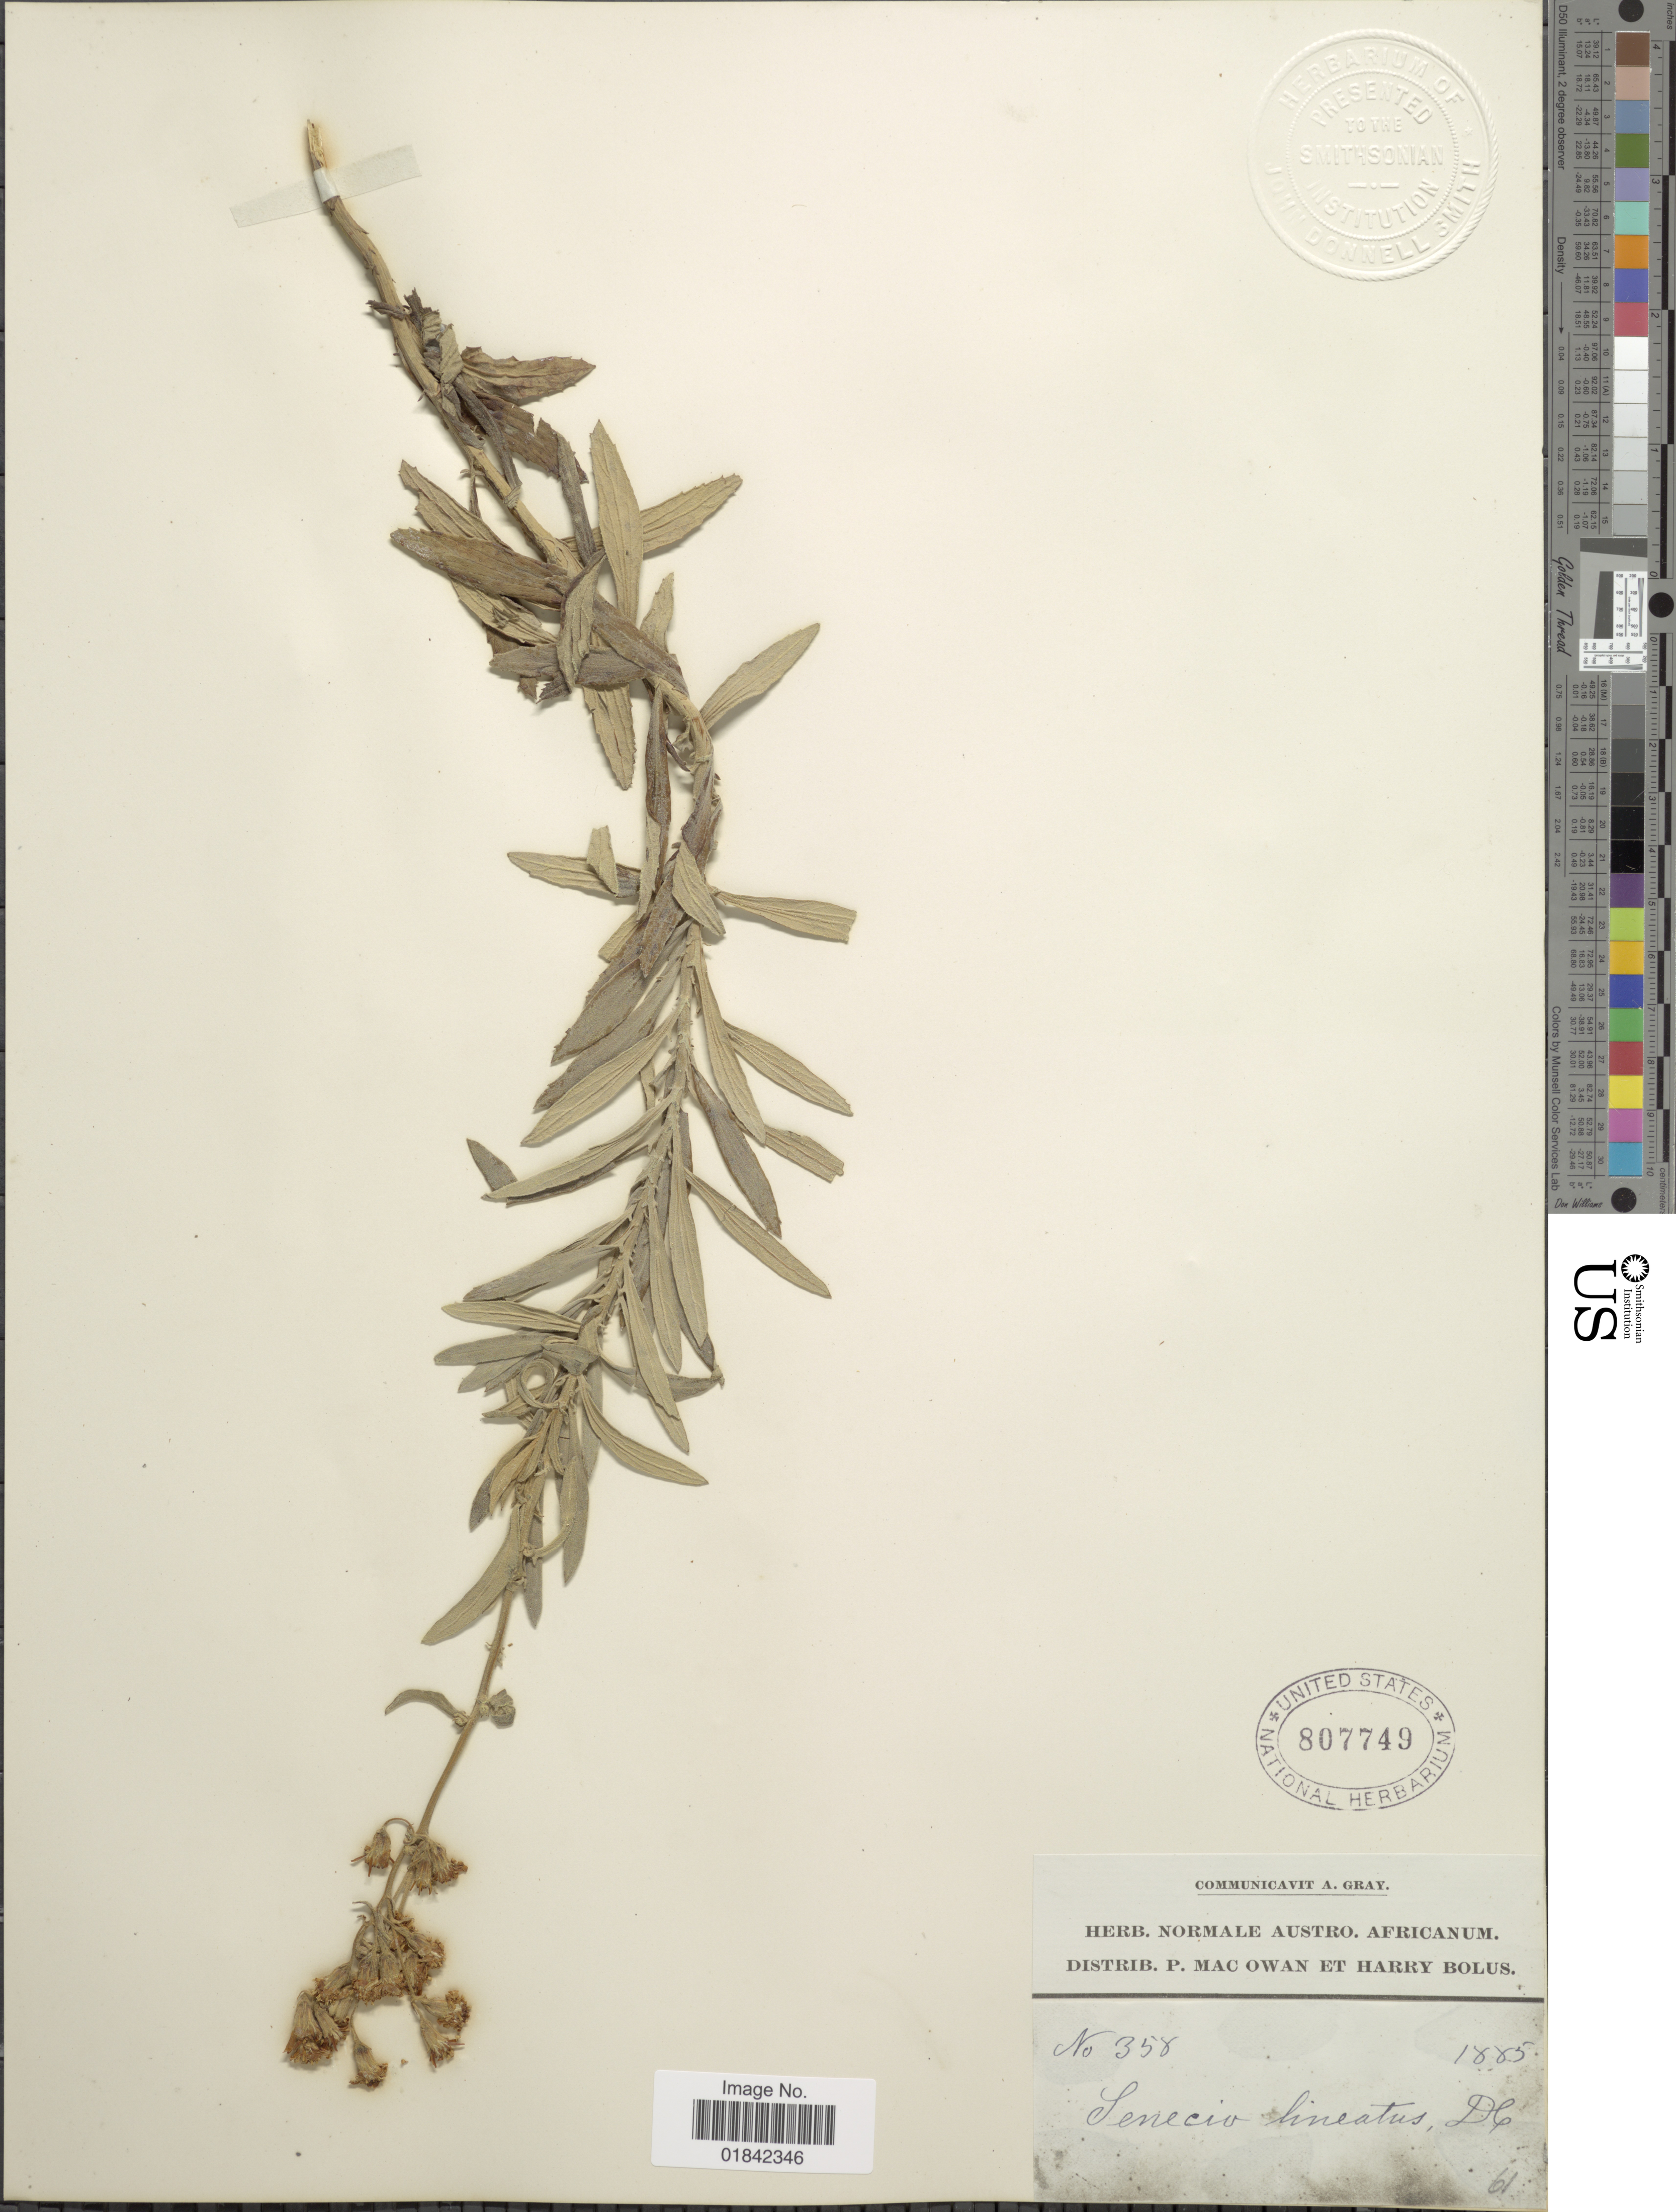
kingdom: Plantae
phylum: Tracheophyta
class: Magnoliopsida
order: Asterales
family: Asteraceae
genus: Senecio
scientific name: Senecio lineatus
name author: DC.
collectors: P. Owan & H. Bolus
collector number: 358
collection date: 1885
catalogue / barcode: US 807749